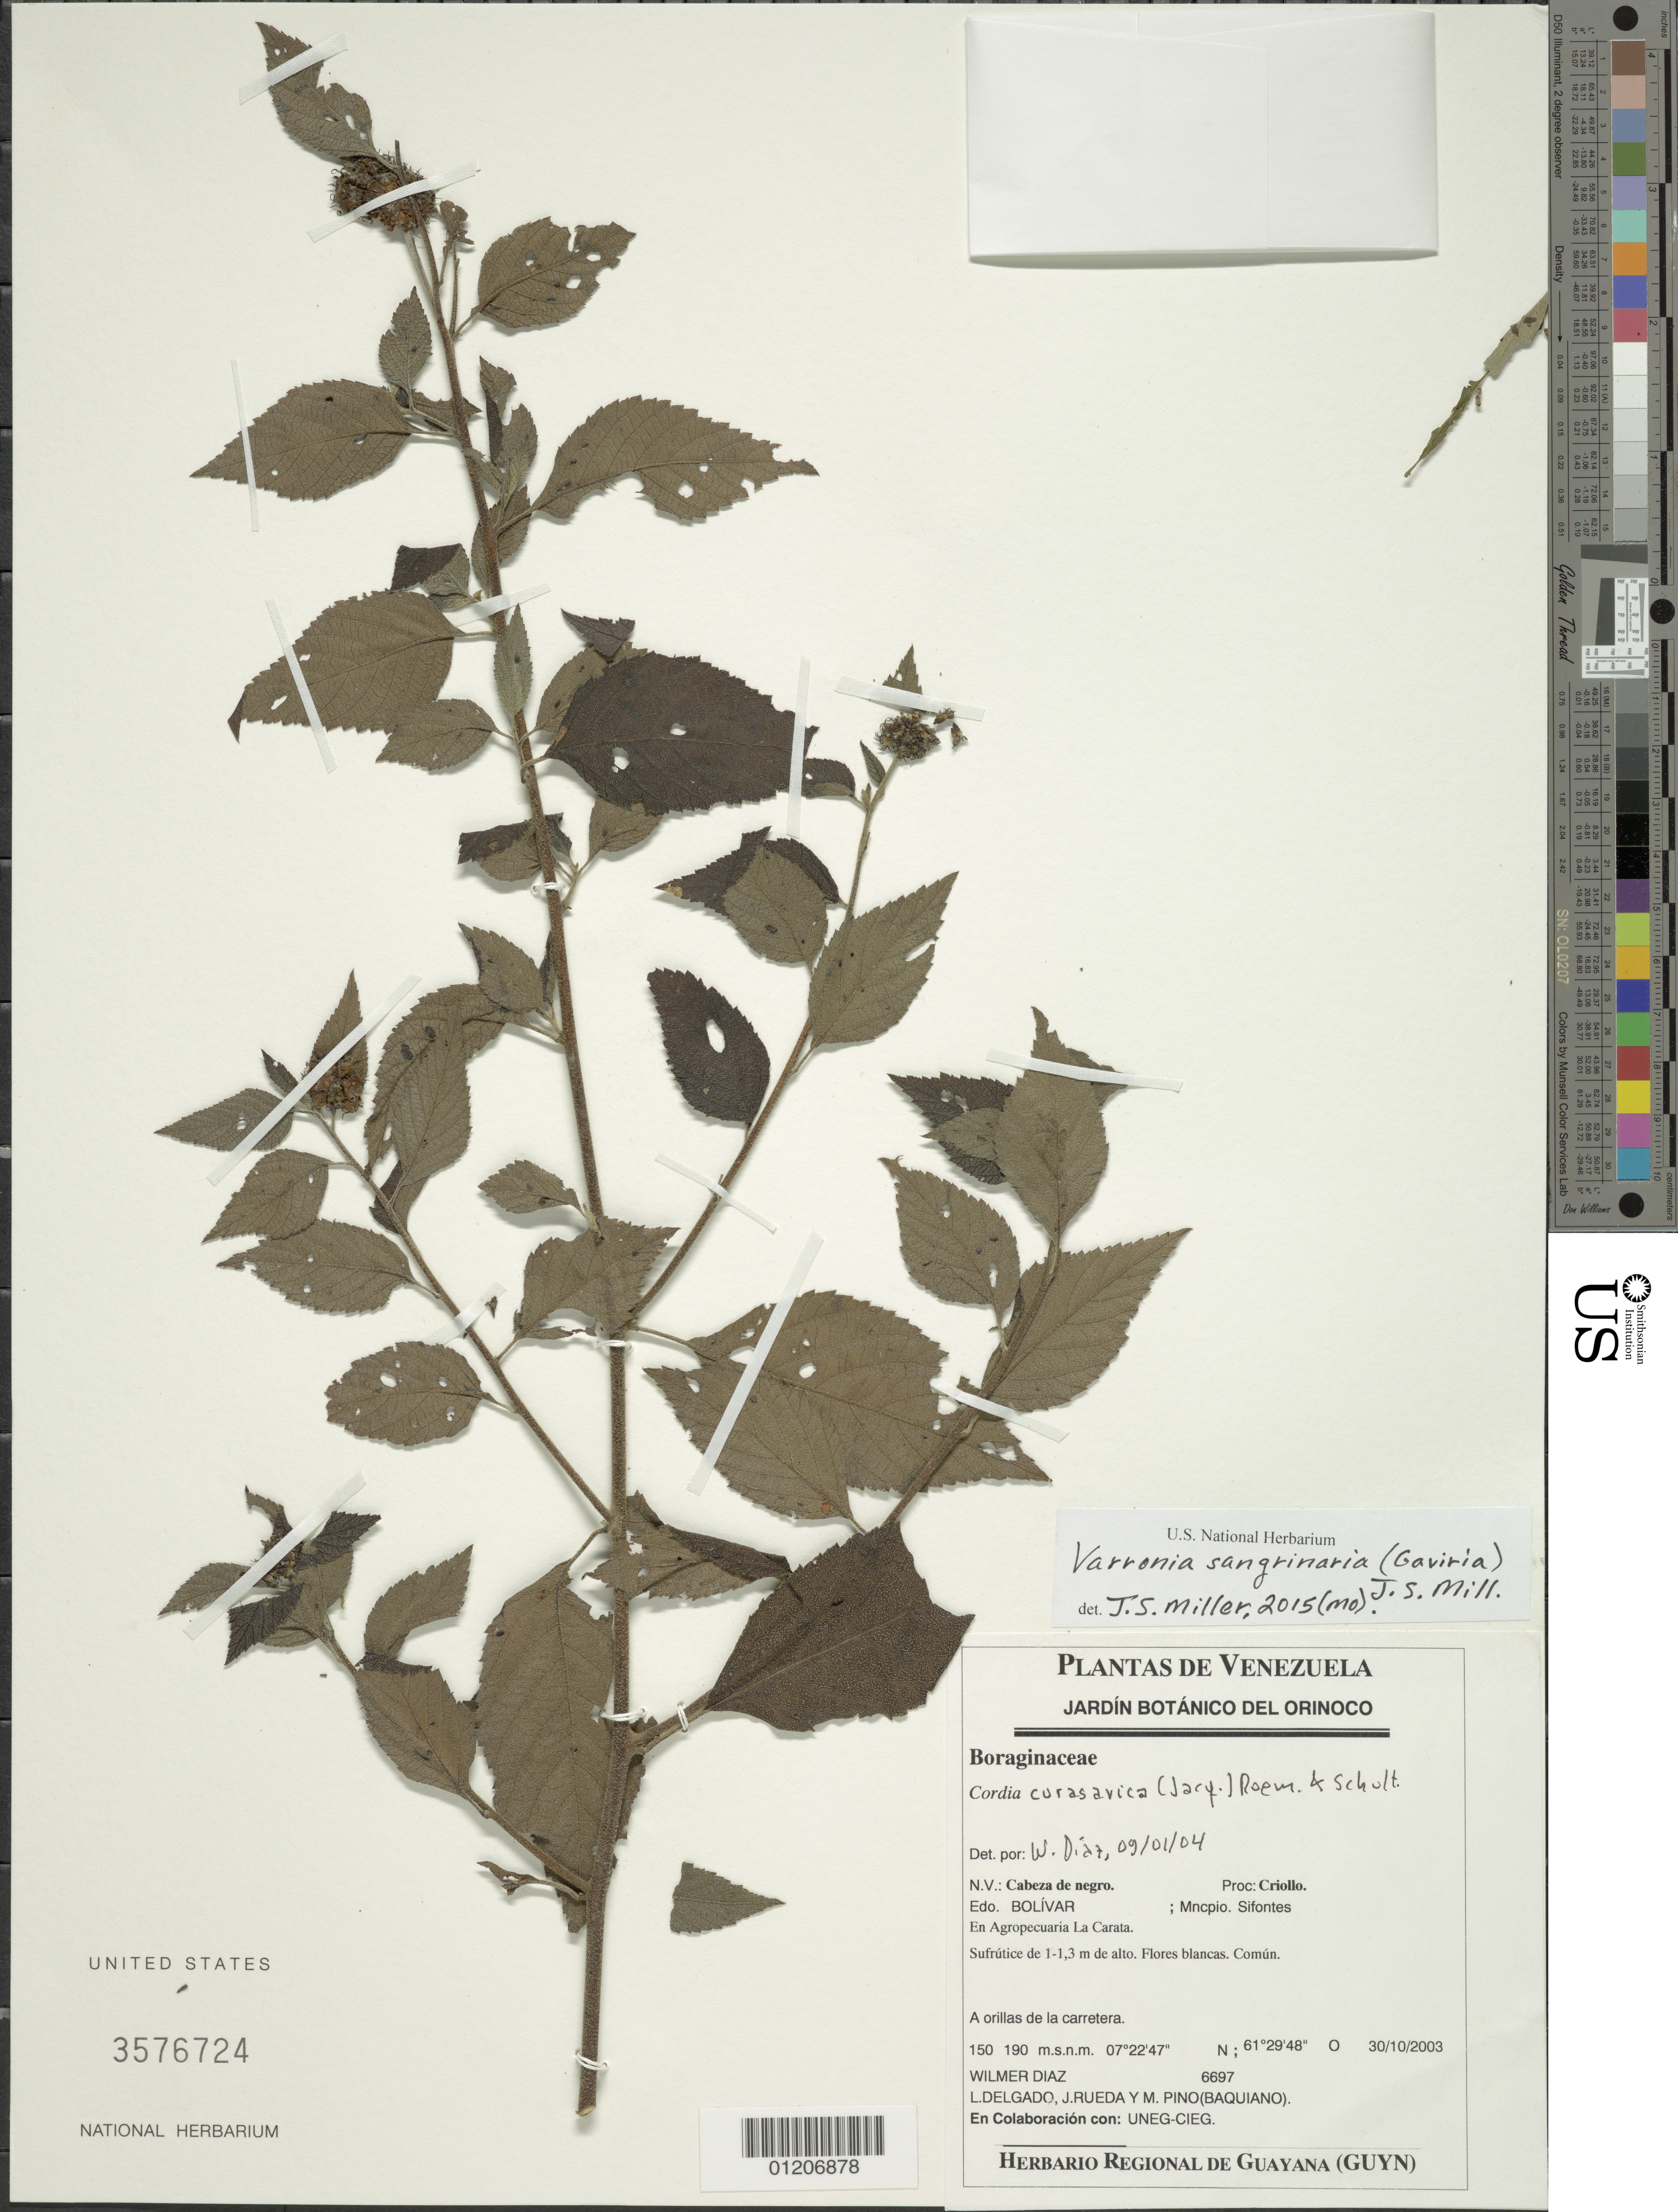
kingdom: Plantae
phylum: Tracheophyta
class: Magnoliopsida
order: Boraginales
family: Cordiaceae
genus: Cordia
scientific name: Cordia curassavica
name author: (Jacq.) Roem. & Schult.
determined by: Díaz P., Wilmer A.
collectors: W. Díaz P., L. Delgado V., J. Rueda & M. Pino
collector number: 6697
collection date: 2003-10-30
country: Venezuela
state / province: Bolívar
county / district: Sifontes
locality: En Agropecuaria La Carata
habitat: A orillas de la carretera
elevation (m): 150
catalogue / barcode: US 3576724